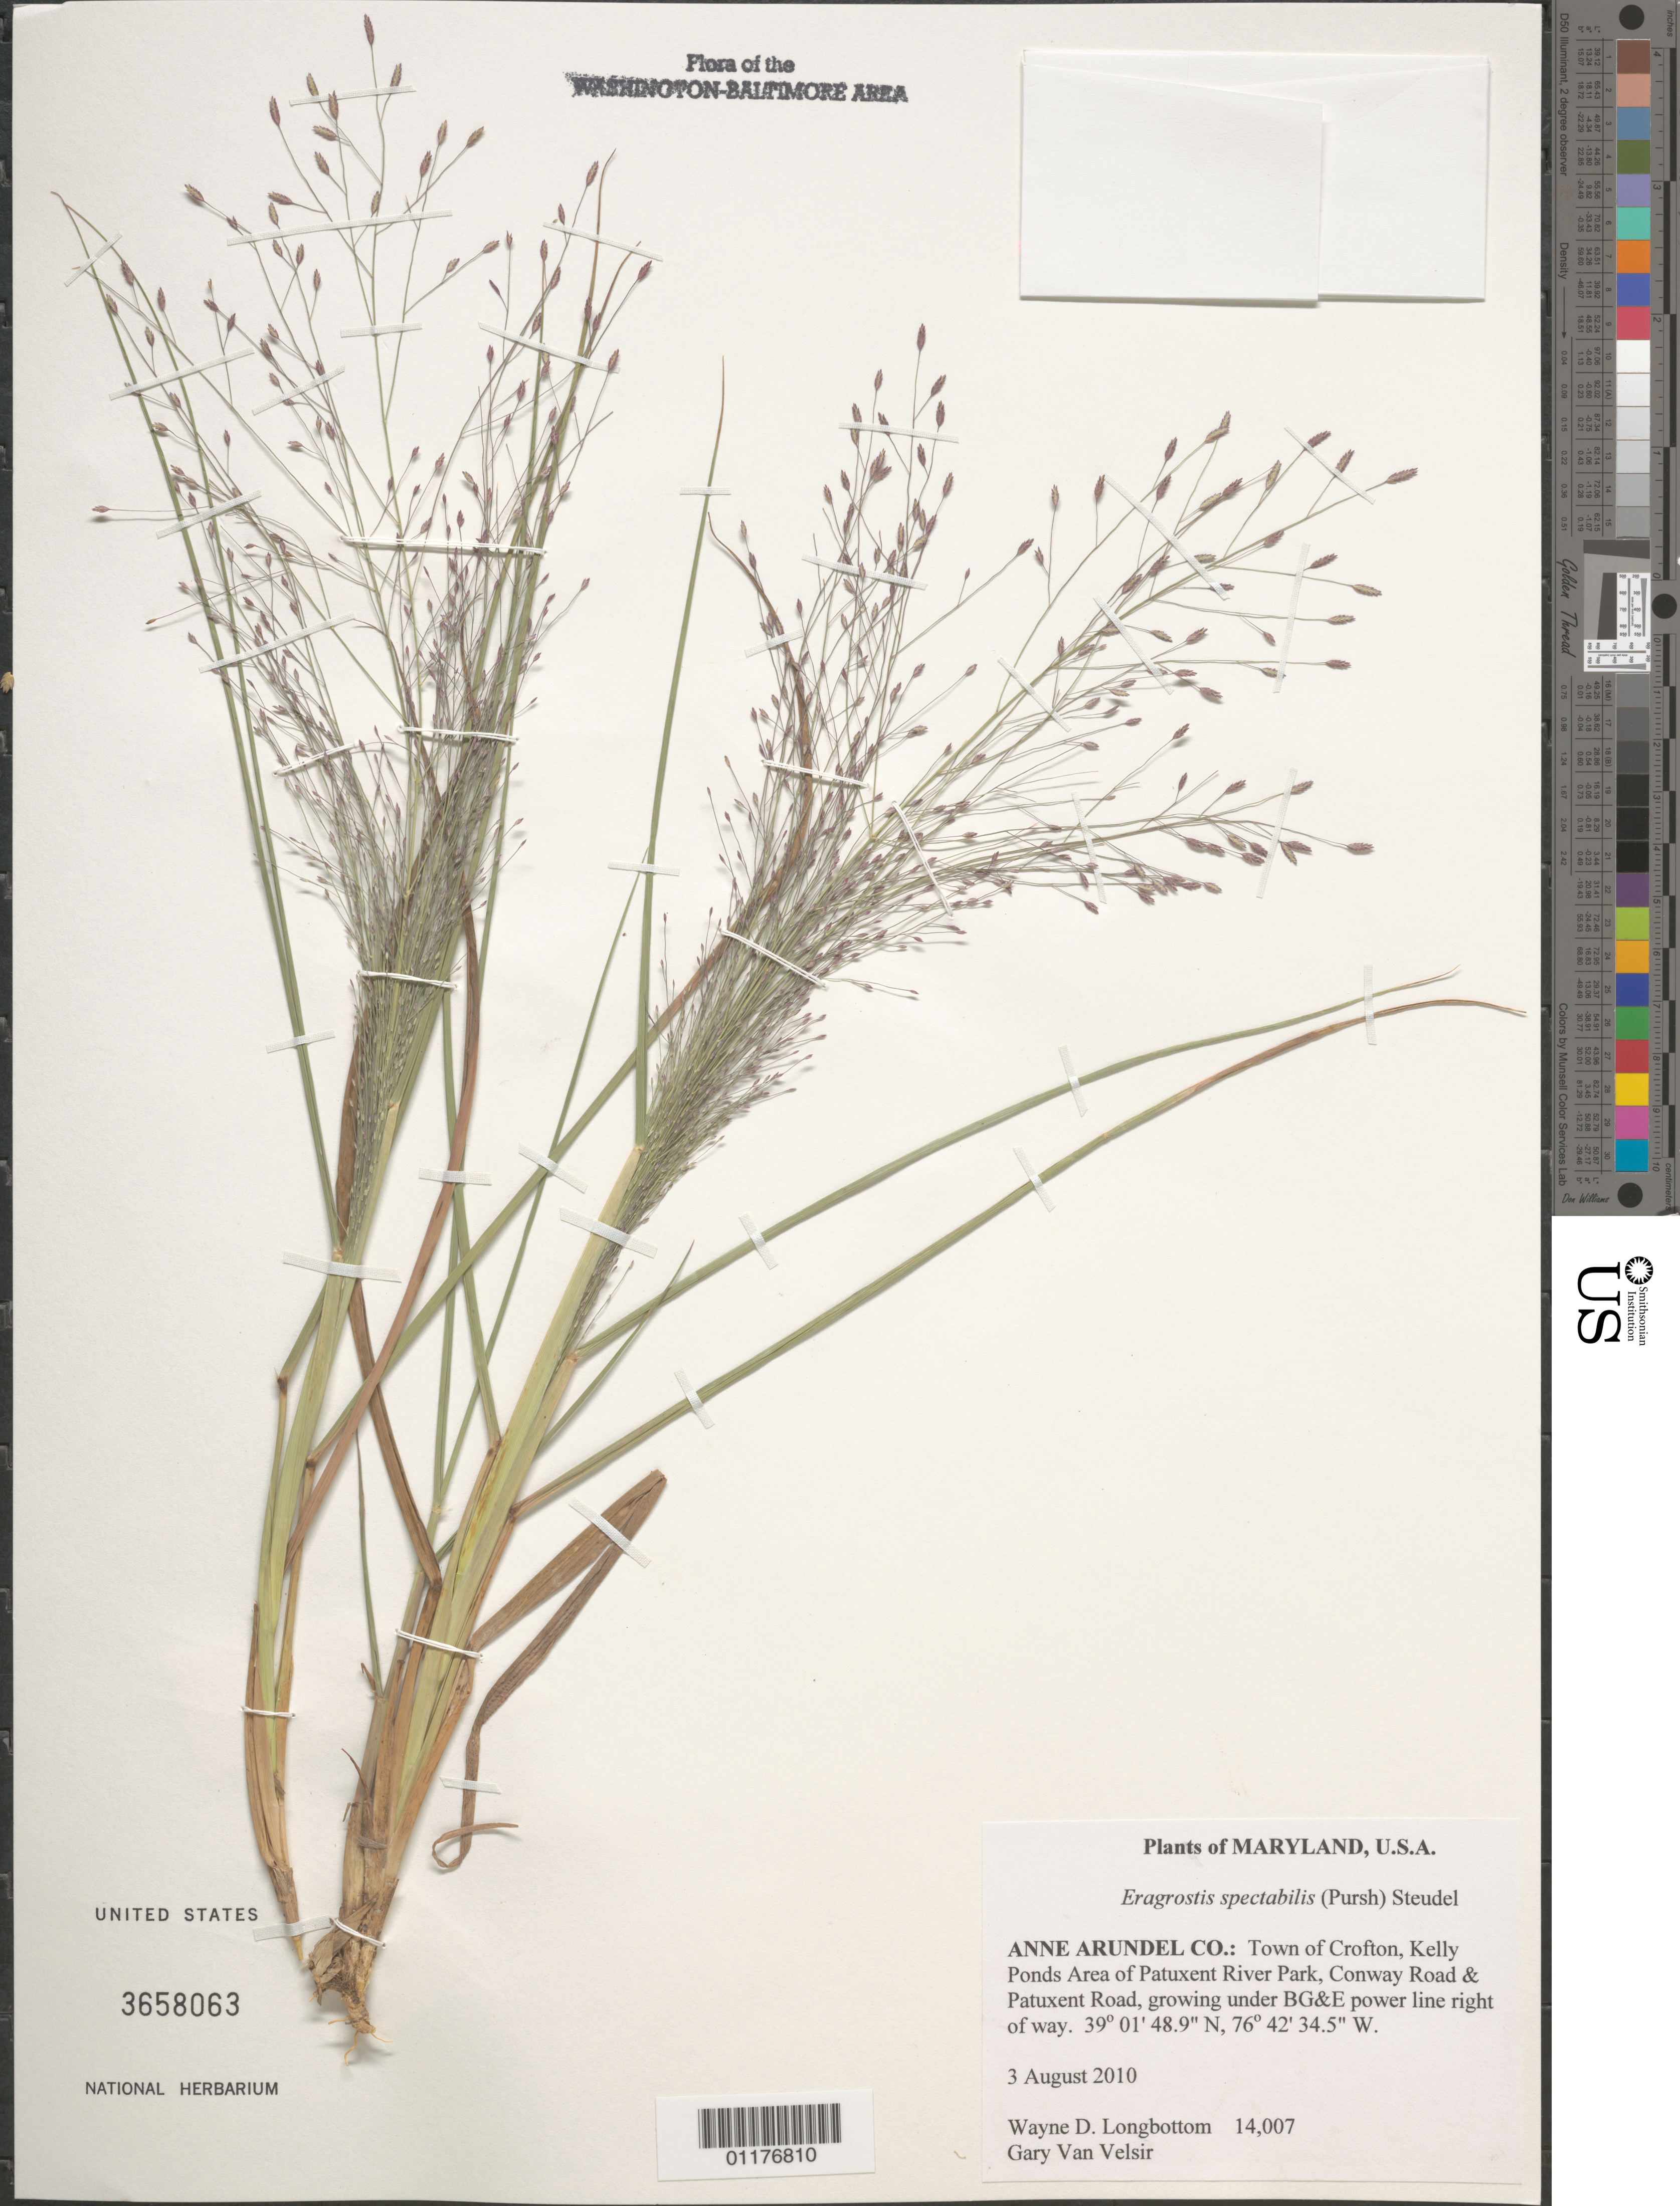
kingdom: Plantae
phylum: Tracheophyta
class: Liliopsida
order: Poales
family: Poaceae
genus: Eragrostis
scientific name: Eragrostis spectabilis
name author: (Pursh) Steud.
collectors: D. Longbottom & G. Van Velsir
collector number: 14007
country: United States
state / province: Maryland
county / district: Anne Arundel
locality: Crofton, Kelly Ponds Area of Patuxent River Park, Conway Road and Patuxent Road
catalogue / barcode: US 3658063